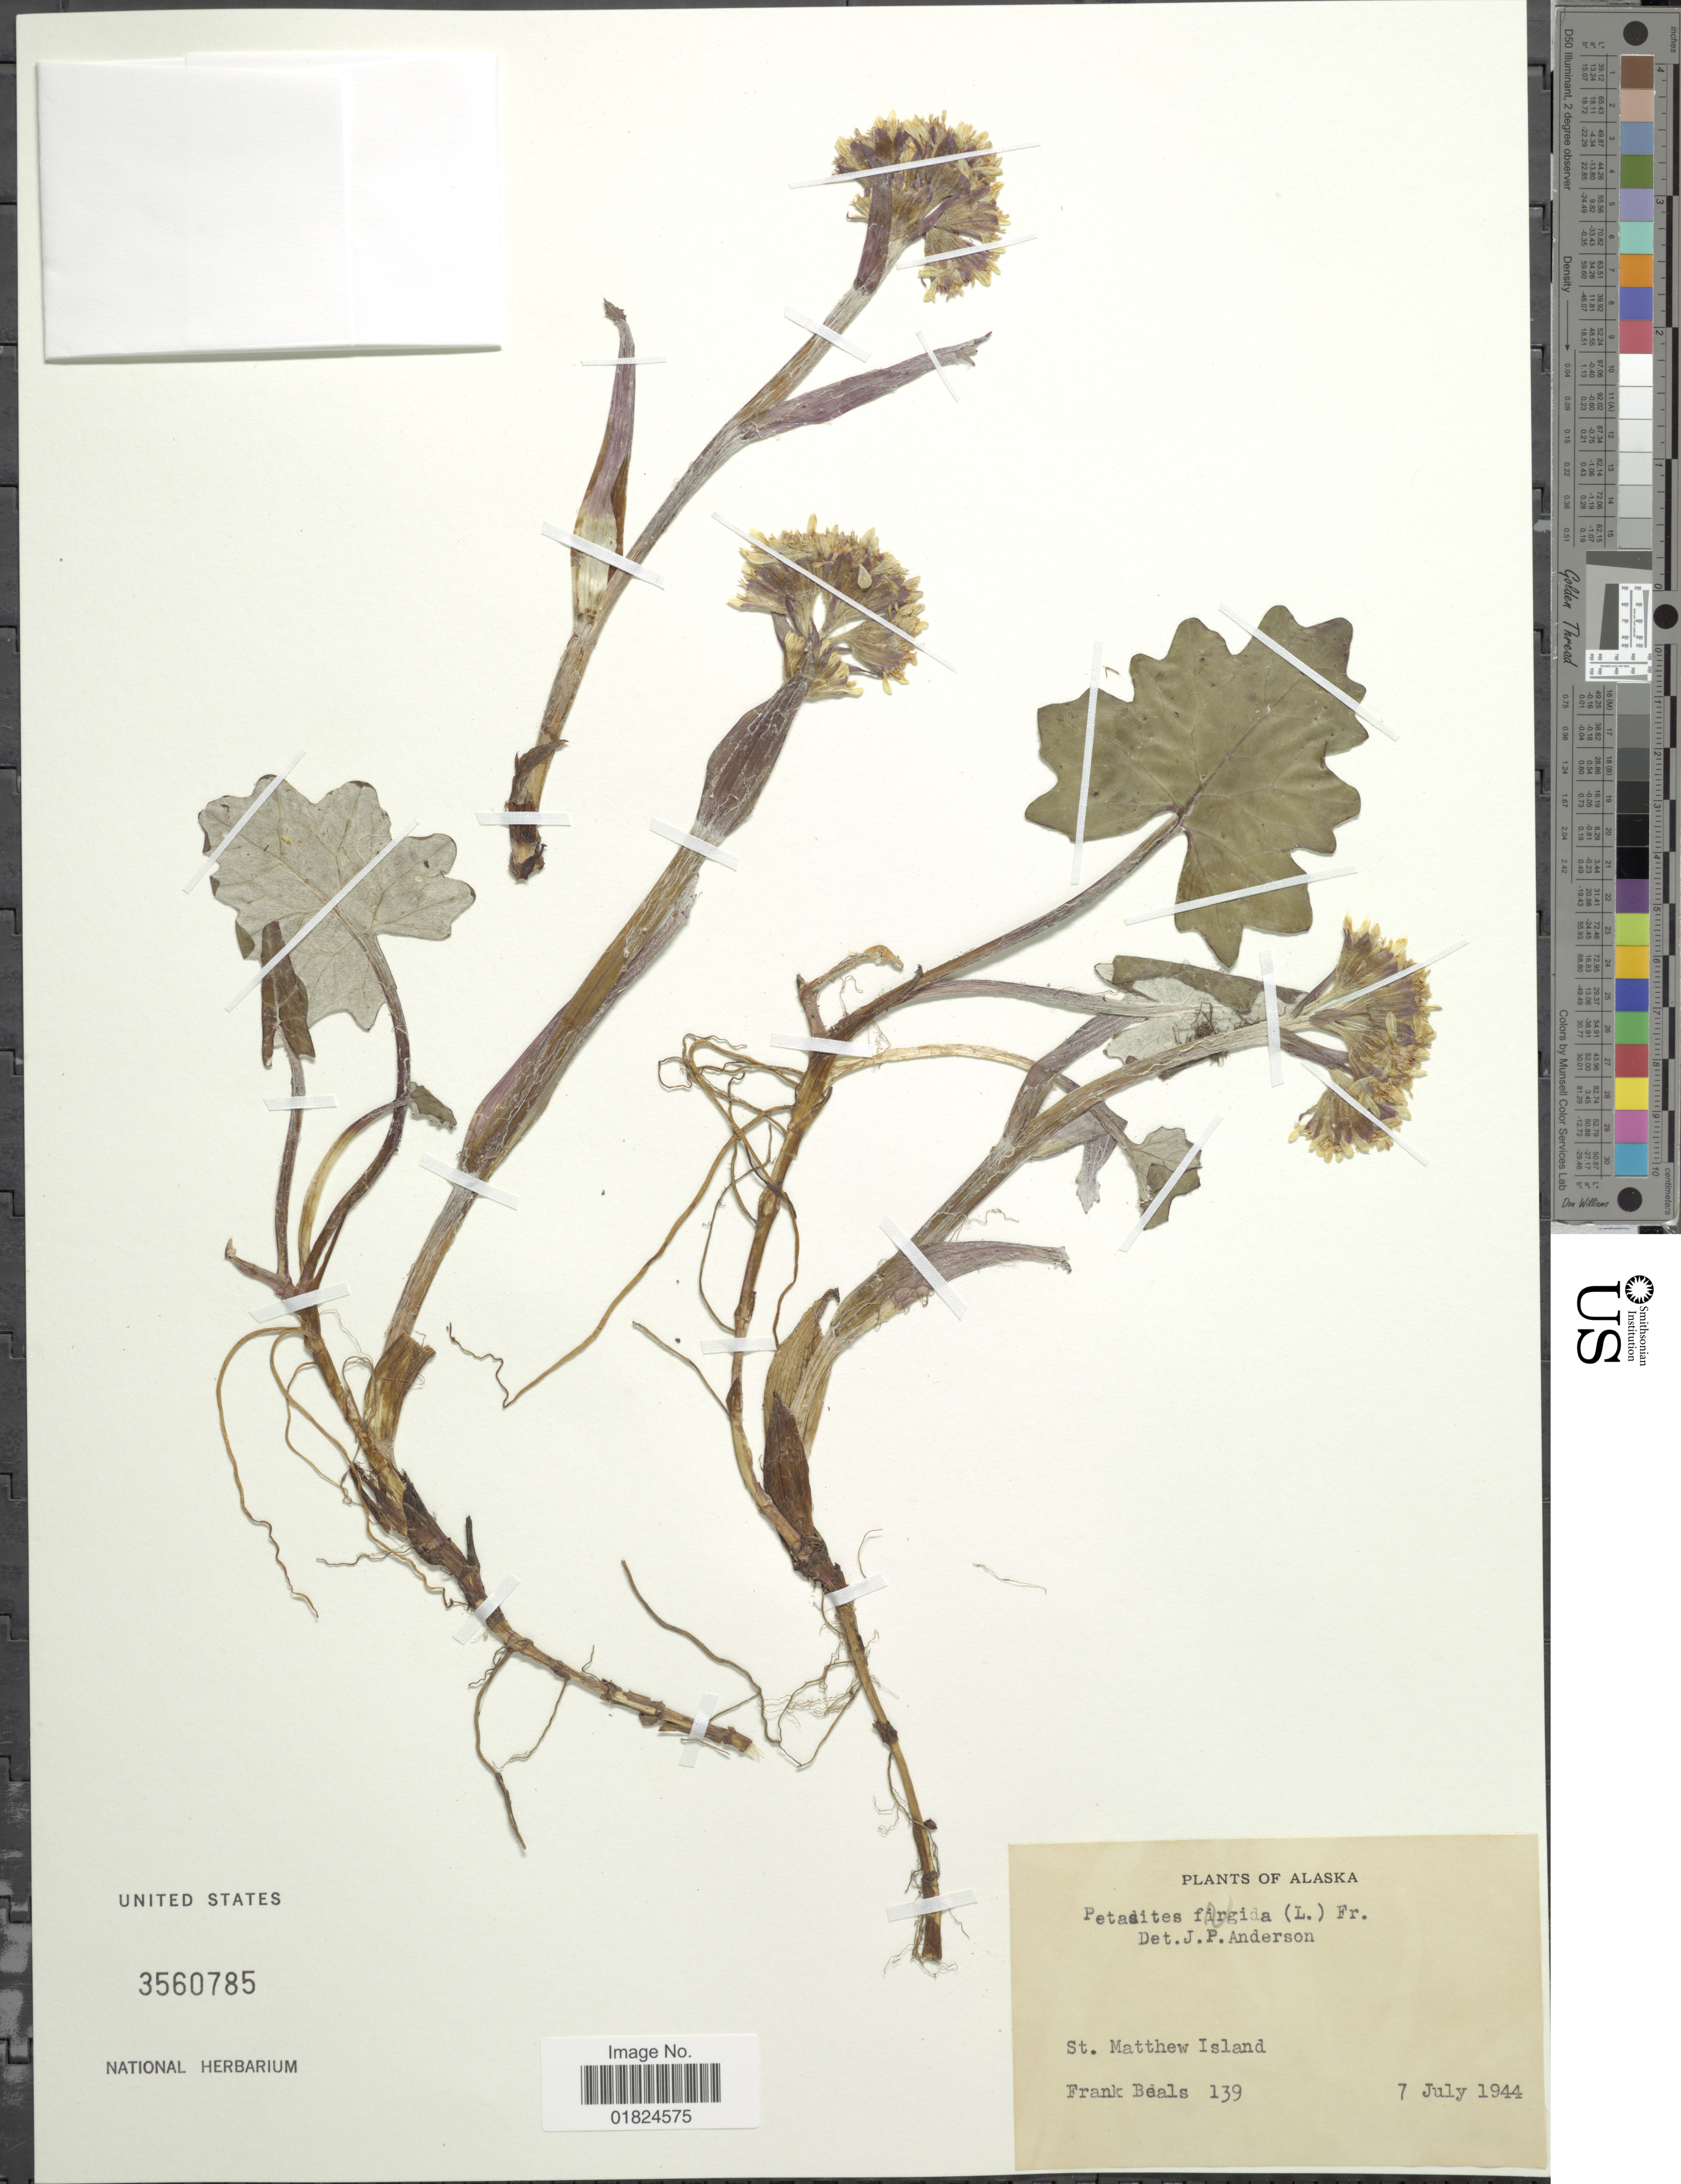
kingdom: Plantae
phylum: Tracheophyta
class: Magnoliopsida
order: Asterales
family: Asteraceae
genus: Petasites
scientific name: Petasites frigidus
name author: (L.) Fr.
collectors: F. Beals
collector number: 139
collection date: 1944-07-07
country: United States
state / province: Alaska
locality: St. Matthew Island.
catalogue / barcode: US 3560785